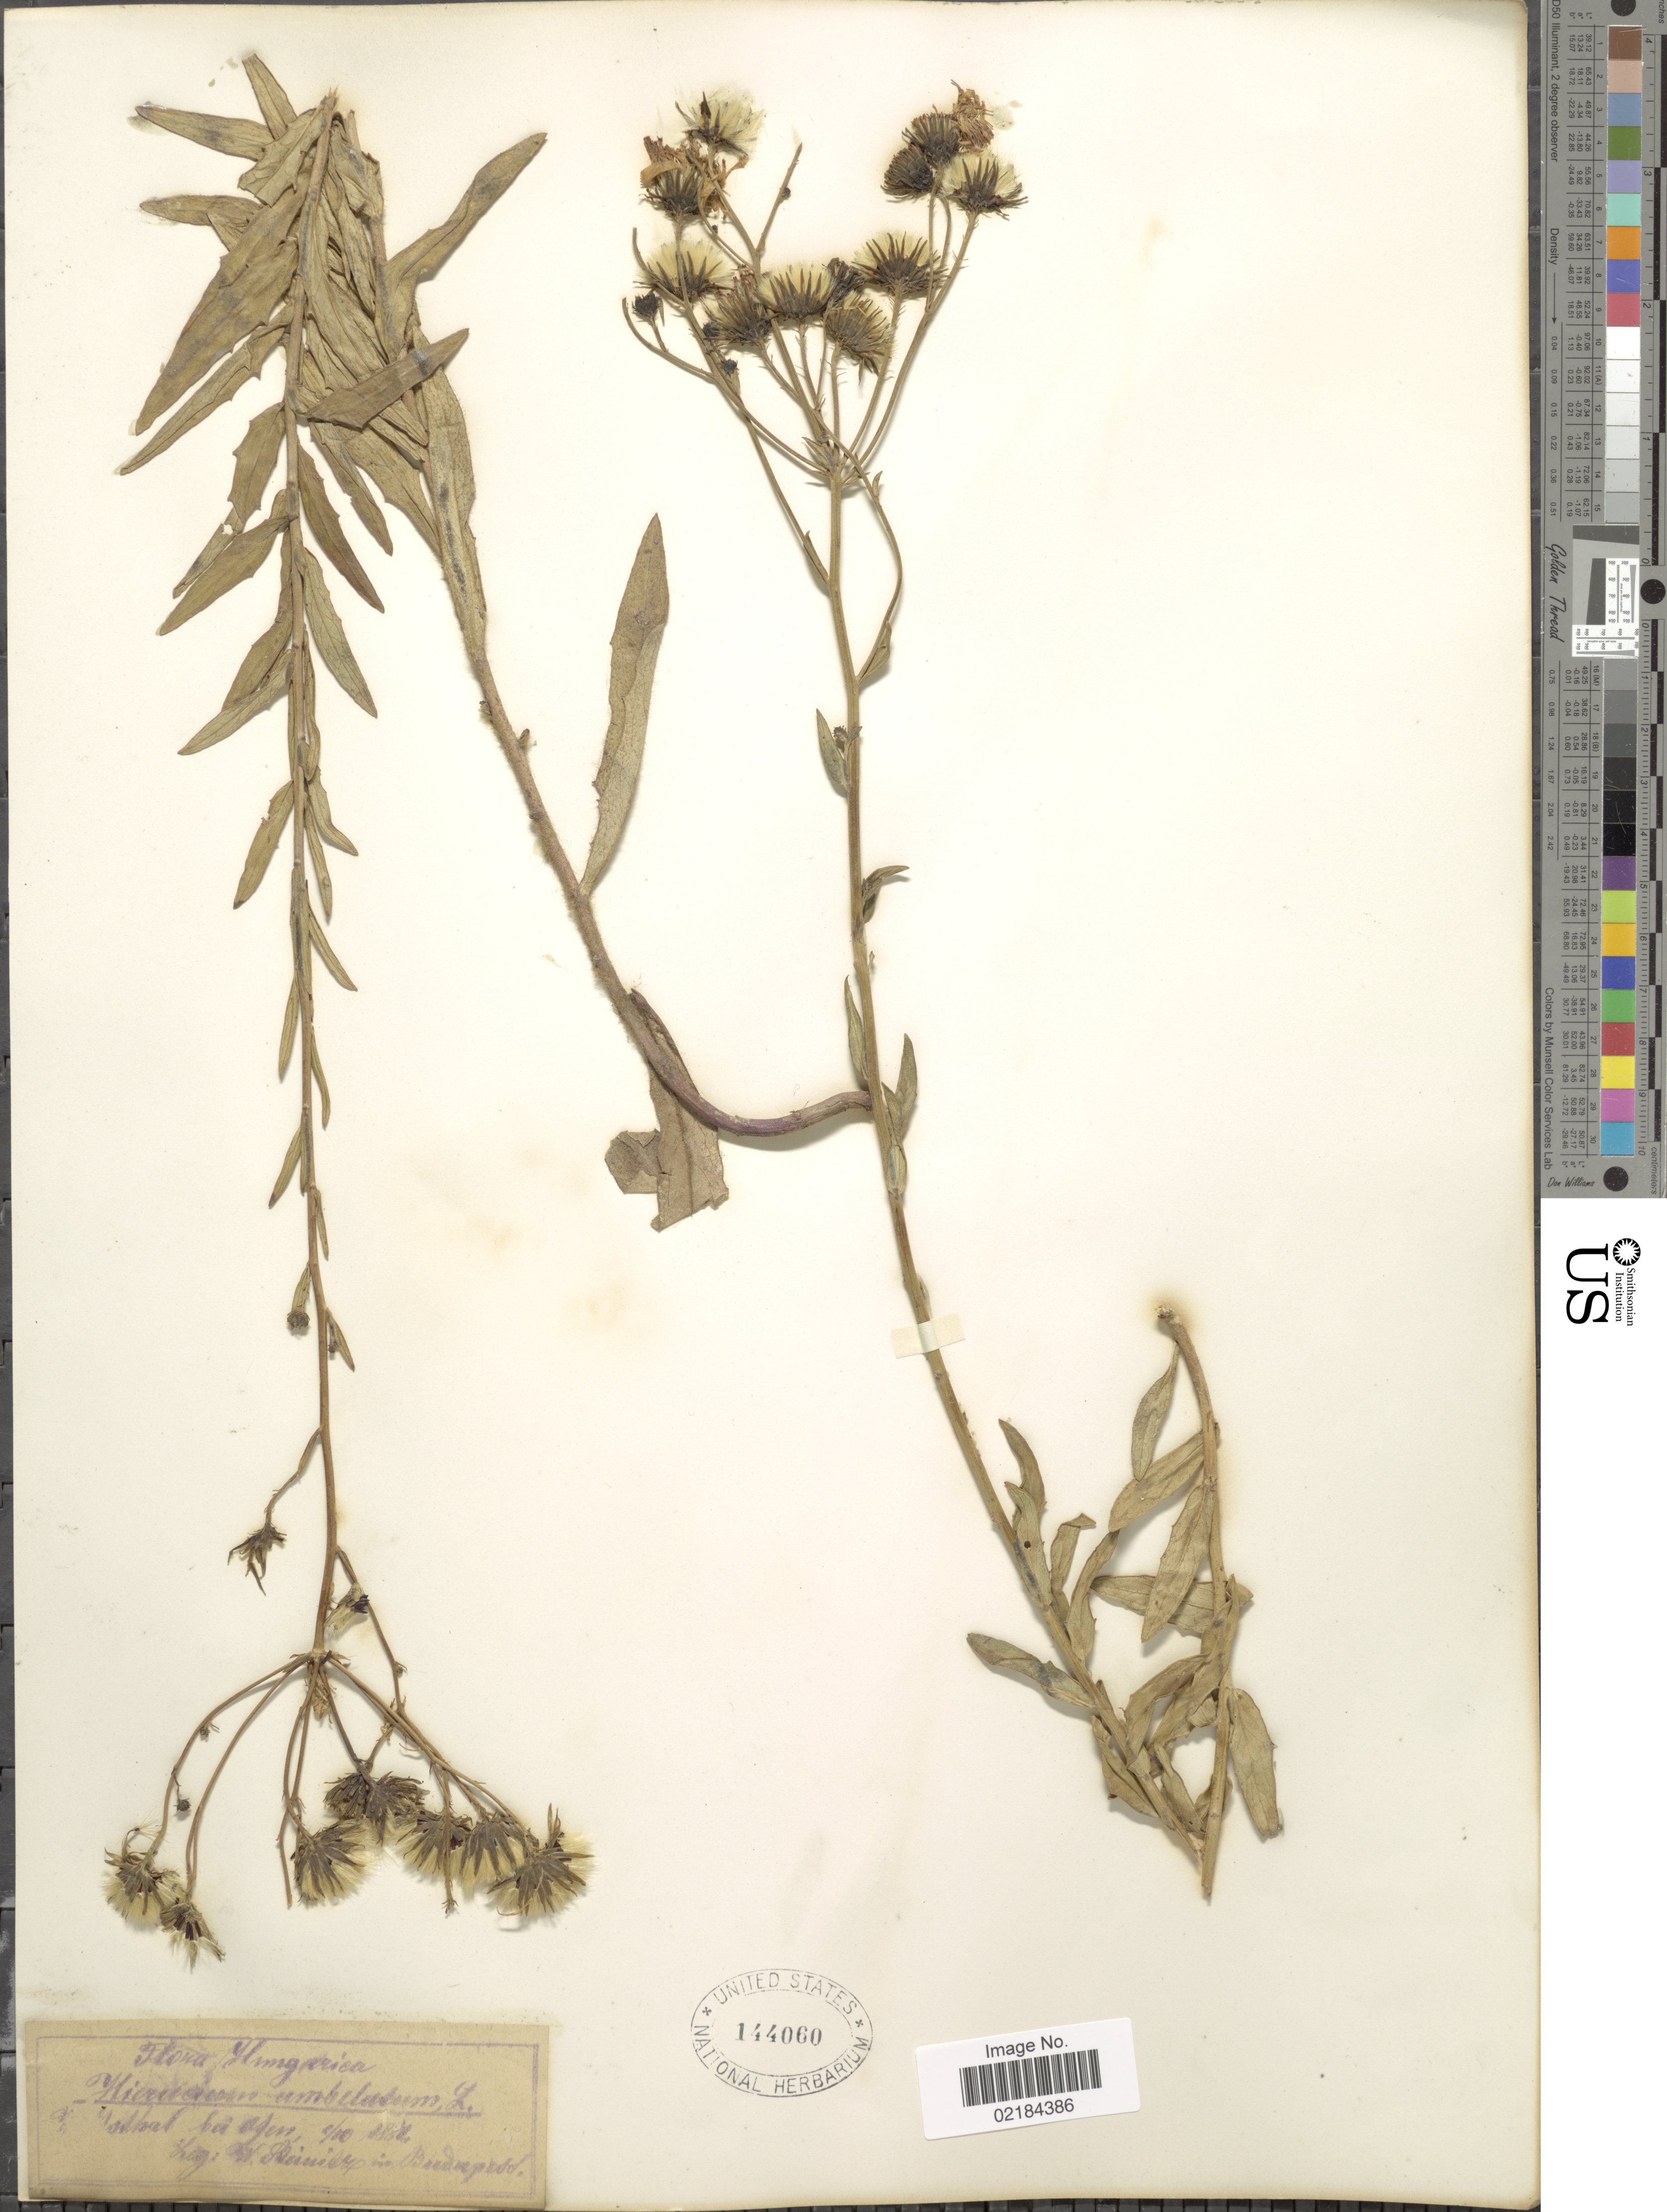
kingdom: Plantae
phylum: Tracheophyta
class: Magnoliopsida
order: Asterales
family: Asteraceae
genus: Hieracium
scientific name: Hieracium umbellatum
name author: L.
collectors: W. Reinitz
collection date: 1880-10-02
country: Hungary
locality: Hungarica, Budapest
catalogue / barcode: US 144060